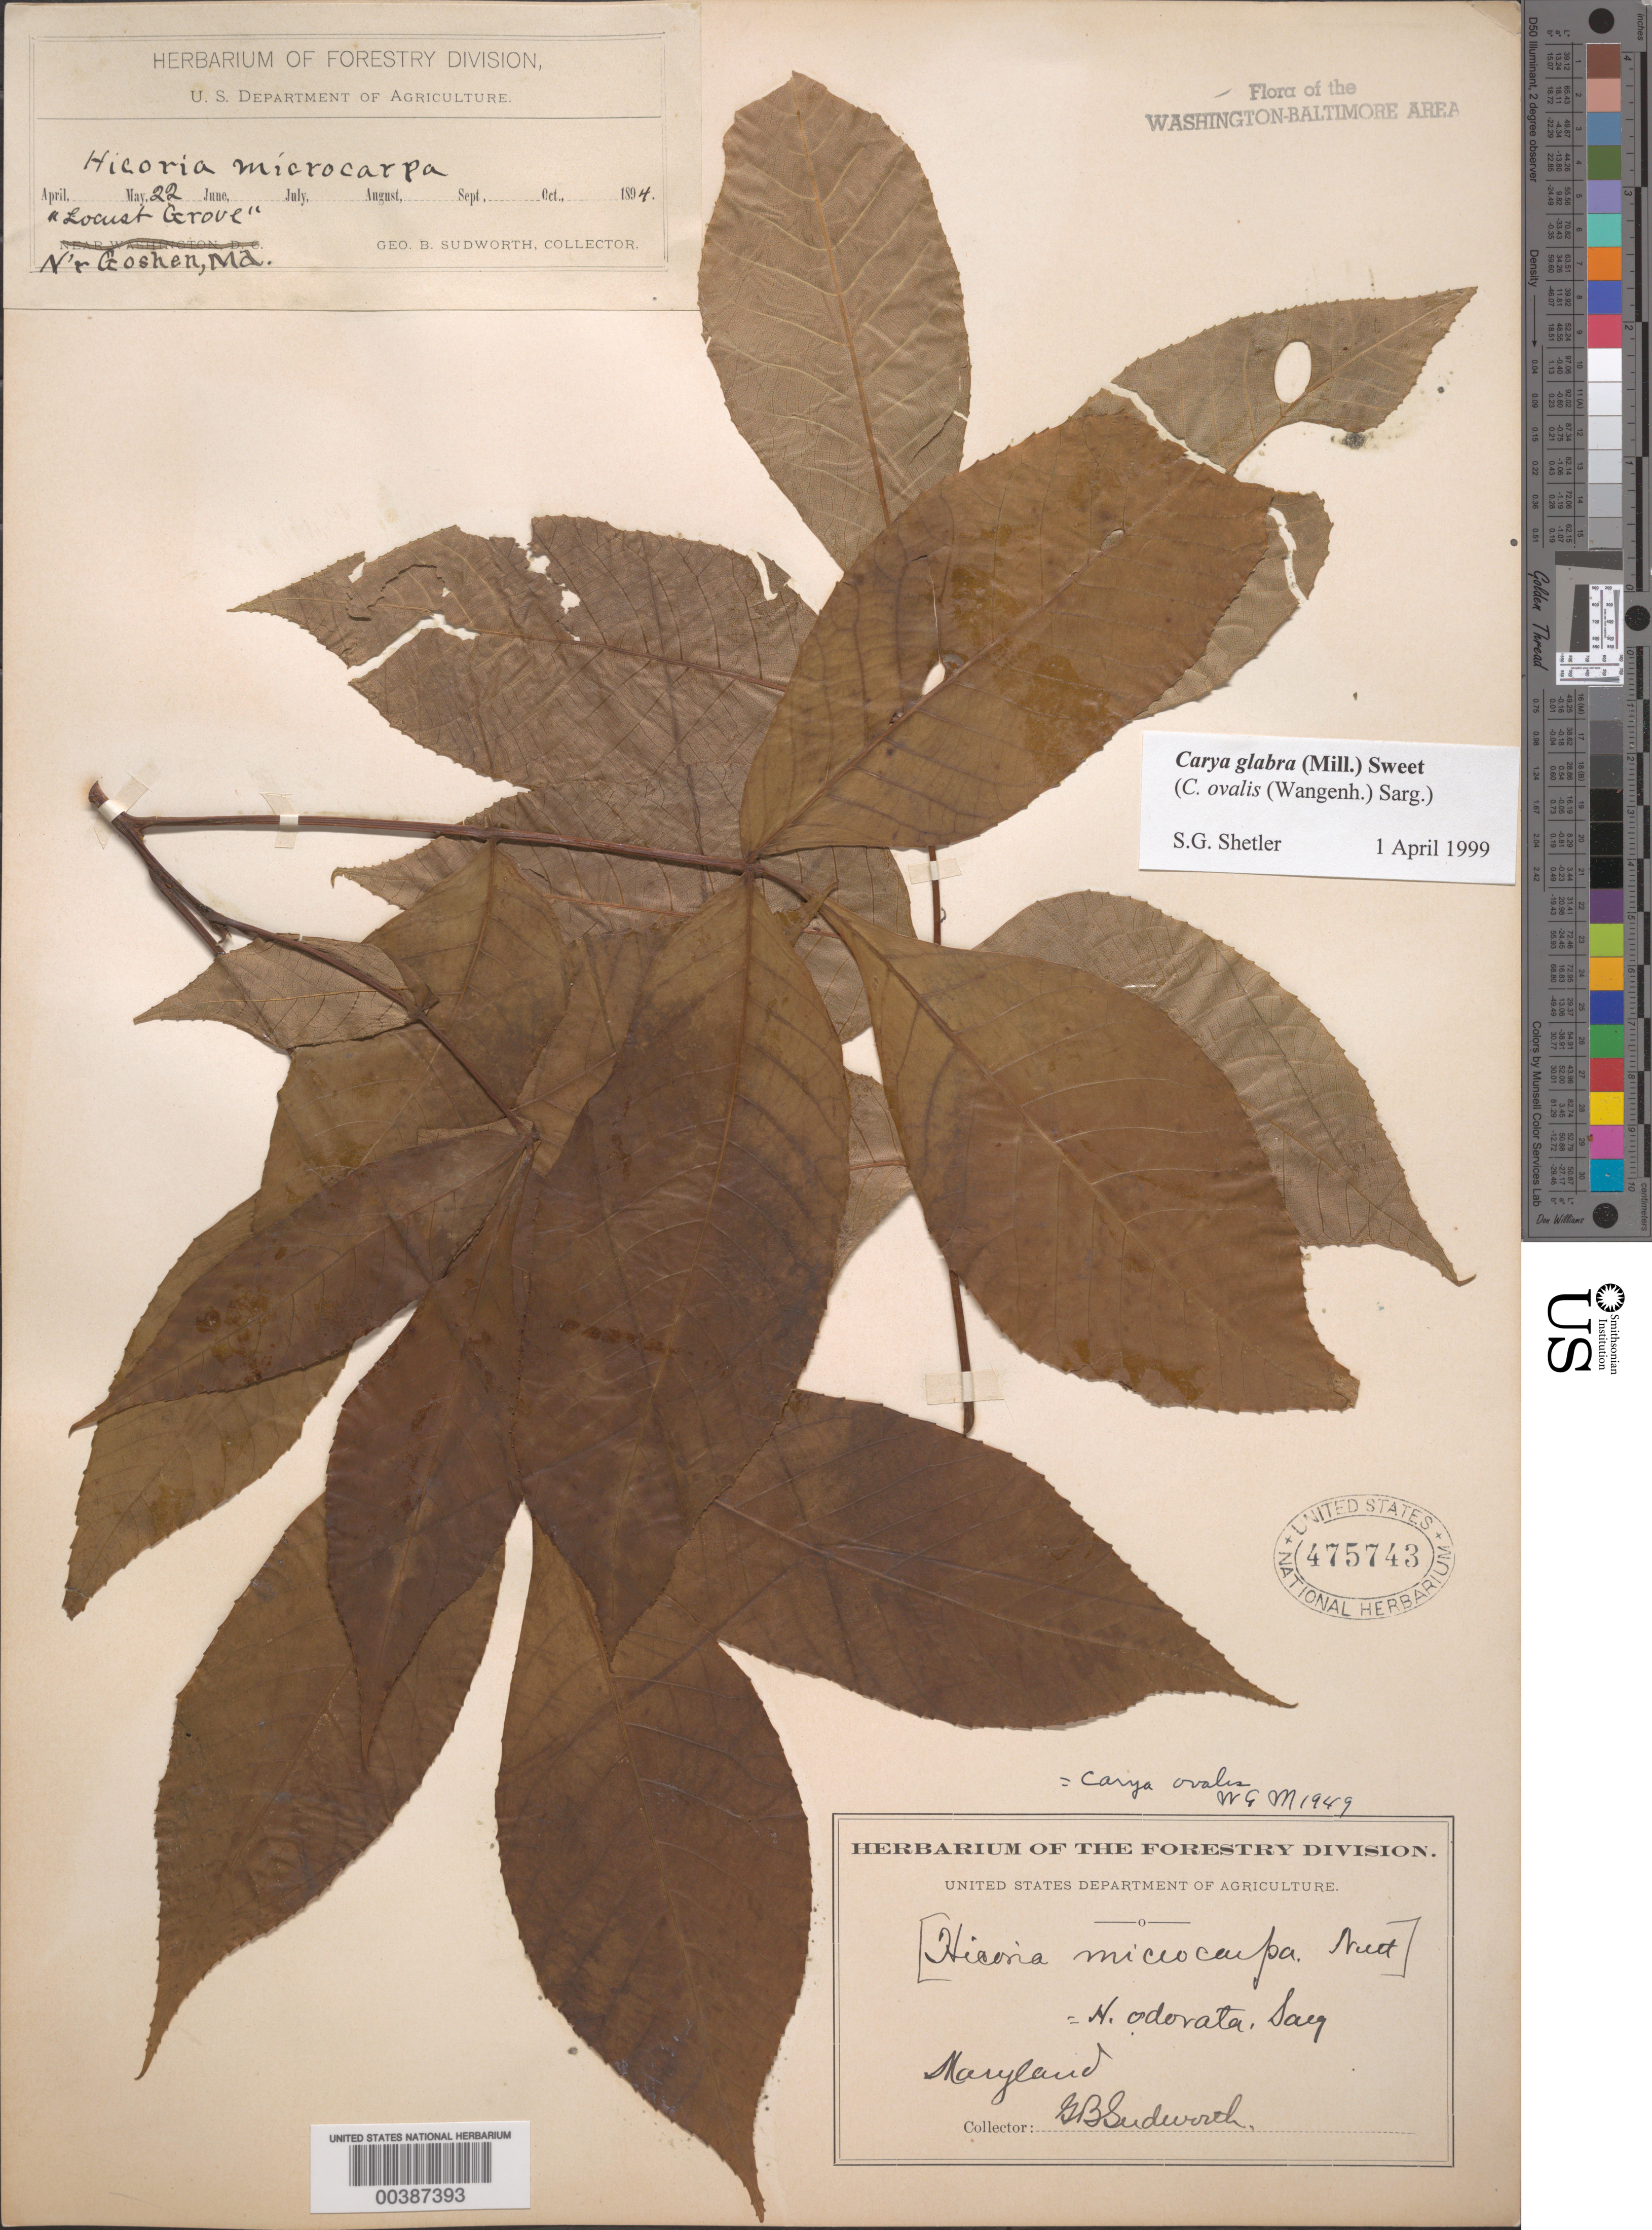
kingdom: Plantae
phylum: Tracheophyta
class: Magnoliopsida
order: Fagales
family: Juglandaceae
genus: Carya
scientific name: Carya glabra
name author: (Mill.) Sweet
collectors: G. B. Sudworth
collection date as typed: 22 May 1894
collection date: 1894-05-22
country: United States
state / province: Maryland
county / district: Montgomery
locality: Locust Grove near Goshen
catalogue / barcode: US 475743